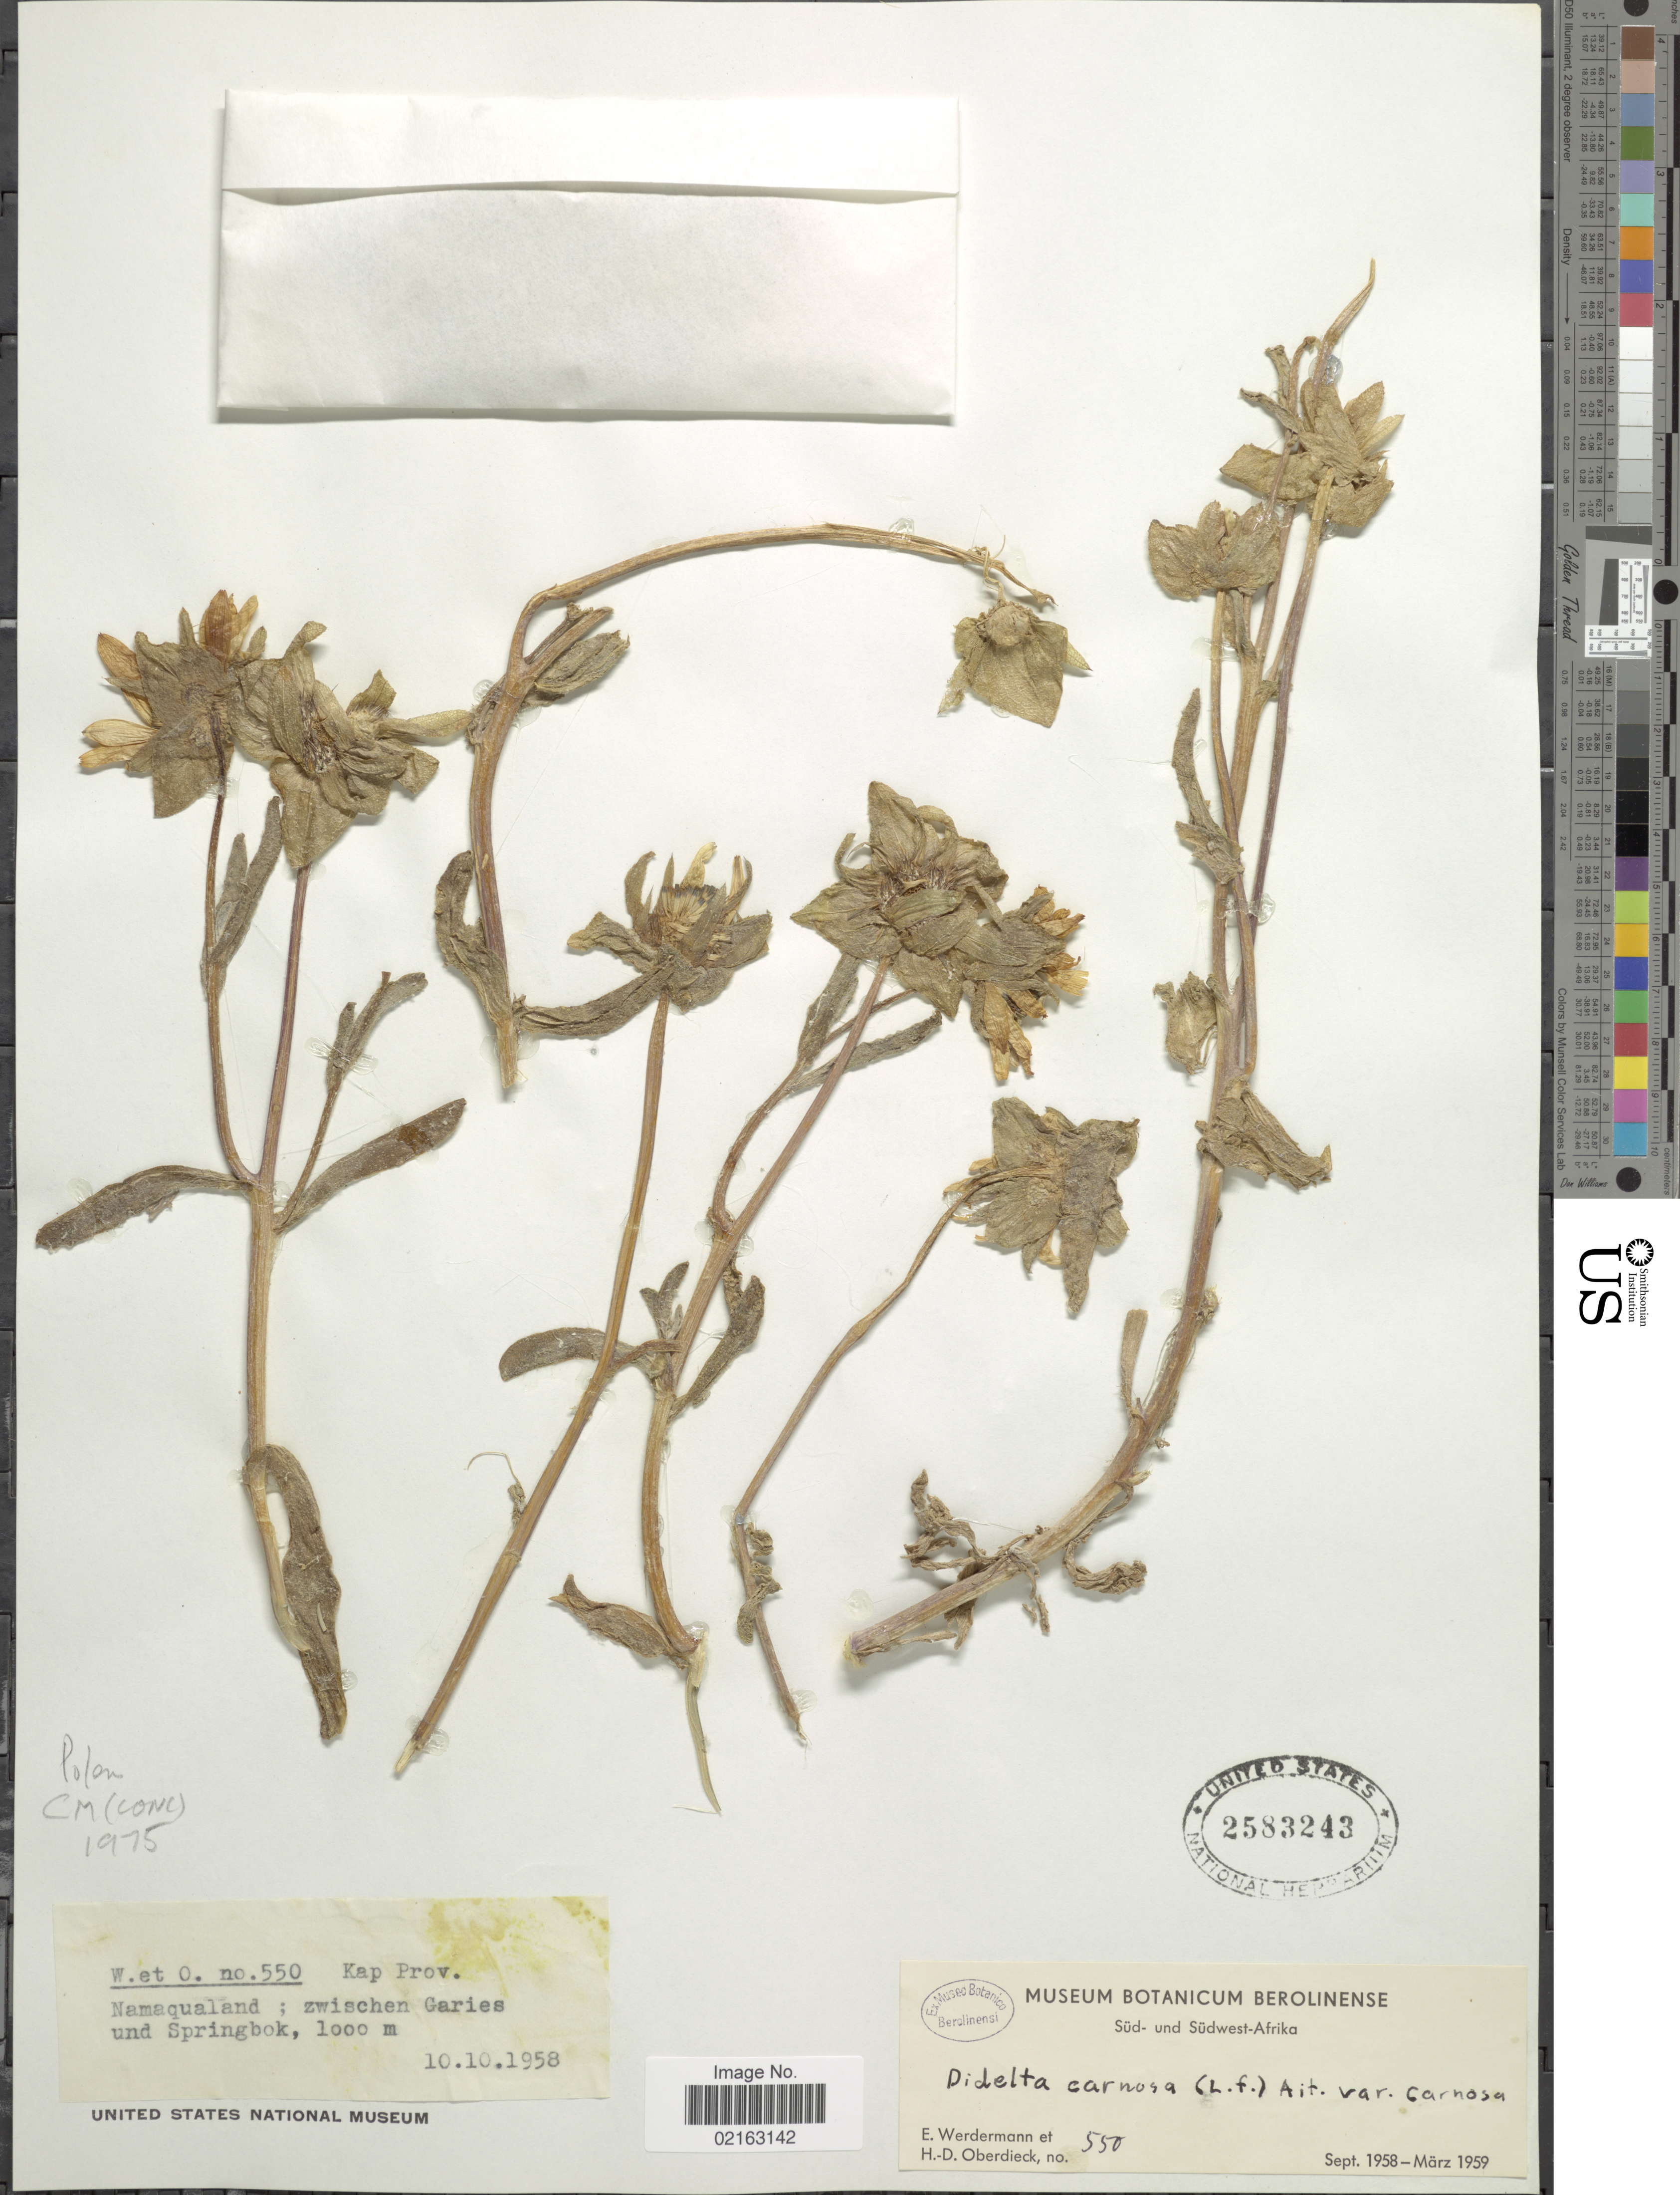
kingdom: Plantae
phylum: Tracheophyta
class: Magnoliopsida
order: Asterales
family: Asteraceae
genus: Didelta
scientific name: Didelta carnosa var. carnosa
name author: (L. f.) Aiton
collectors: E. Werdermann & H. Oberdieck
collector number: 550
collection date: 1958-10-10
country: South Africa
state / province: Northern Cape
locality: Süd- und Südwest-Afrika. Kap prov. Namaqualand; zwischen Garies und Springbok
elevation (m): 1000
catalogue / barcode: US 2583243